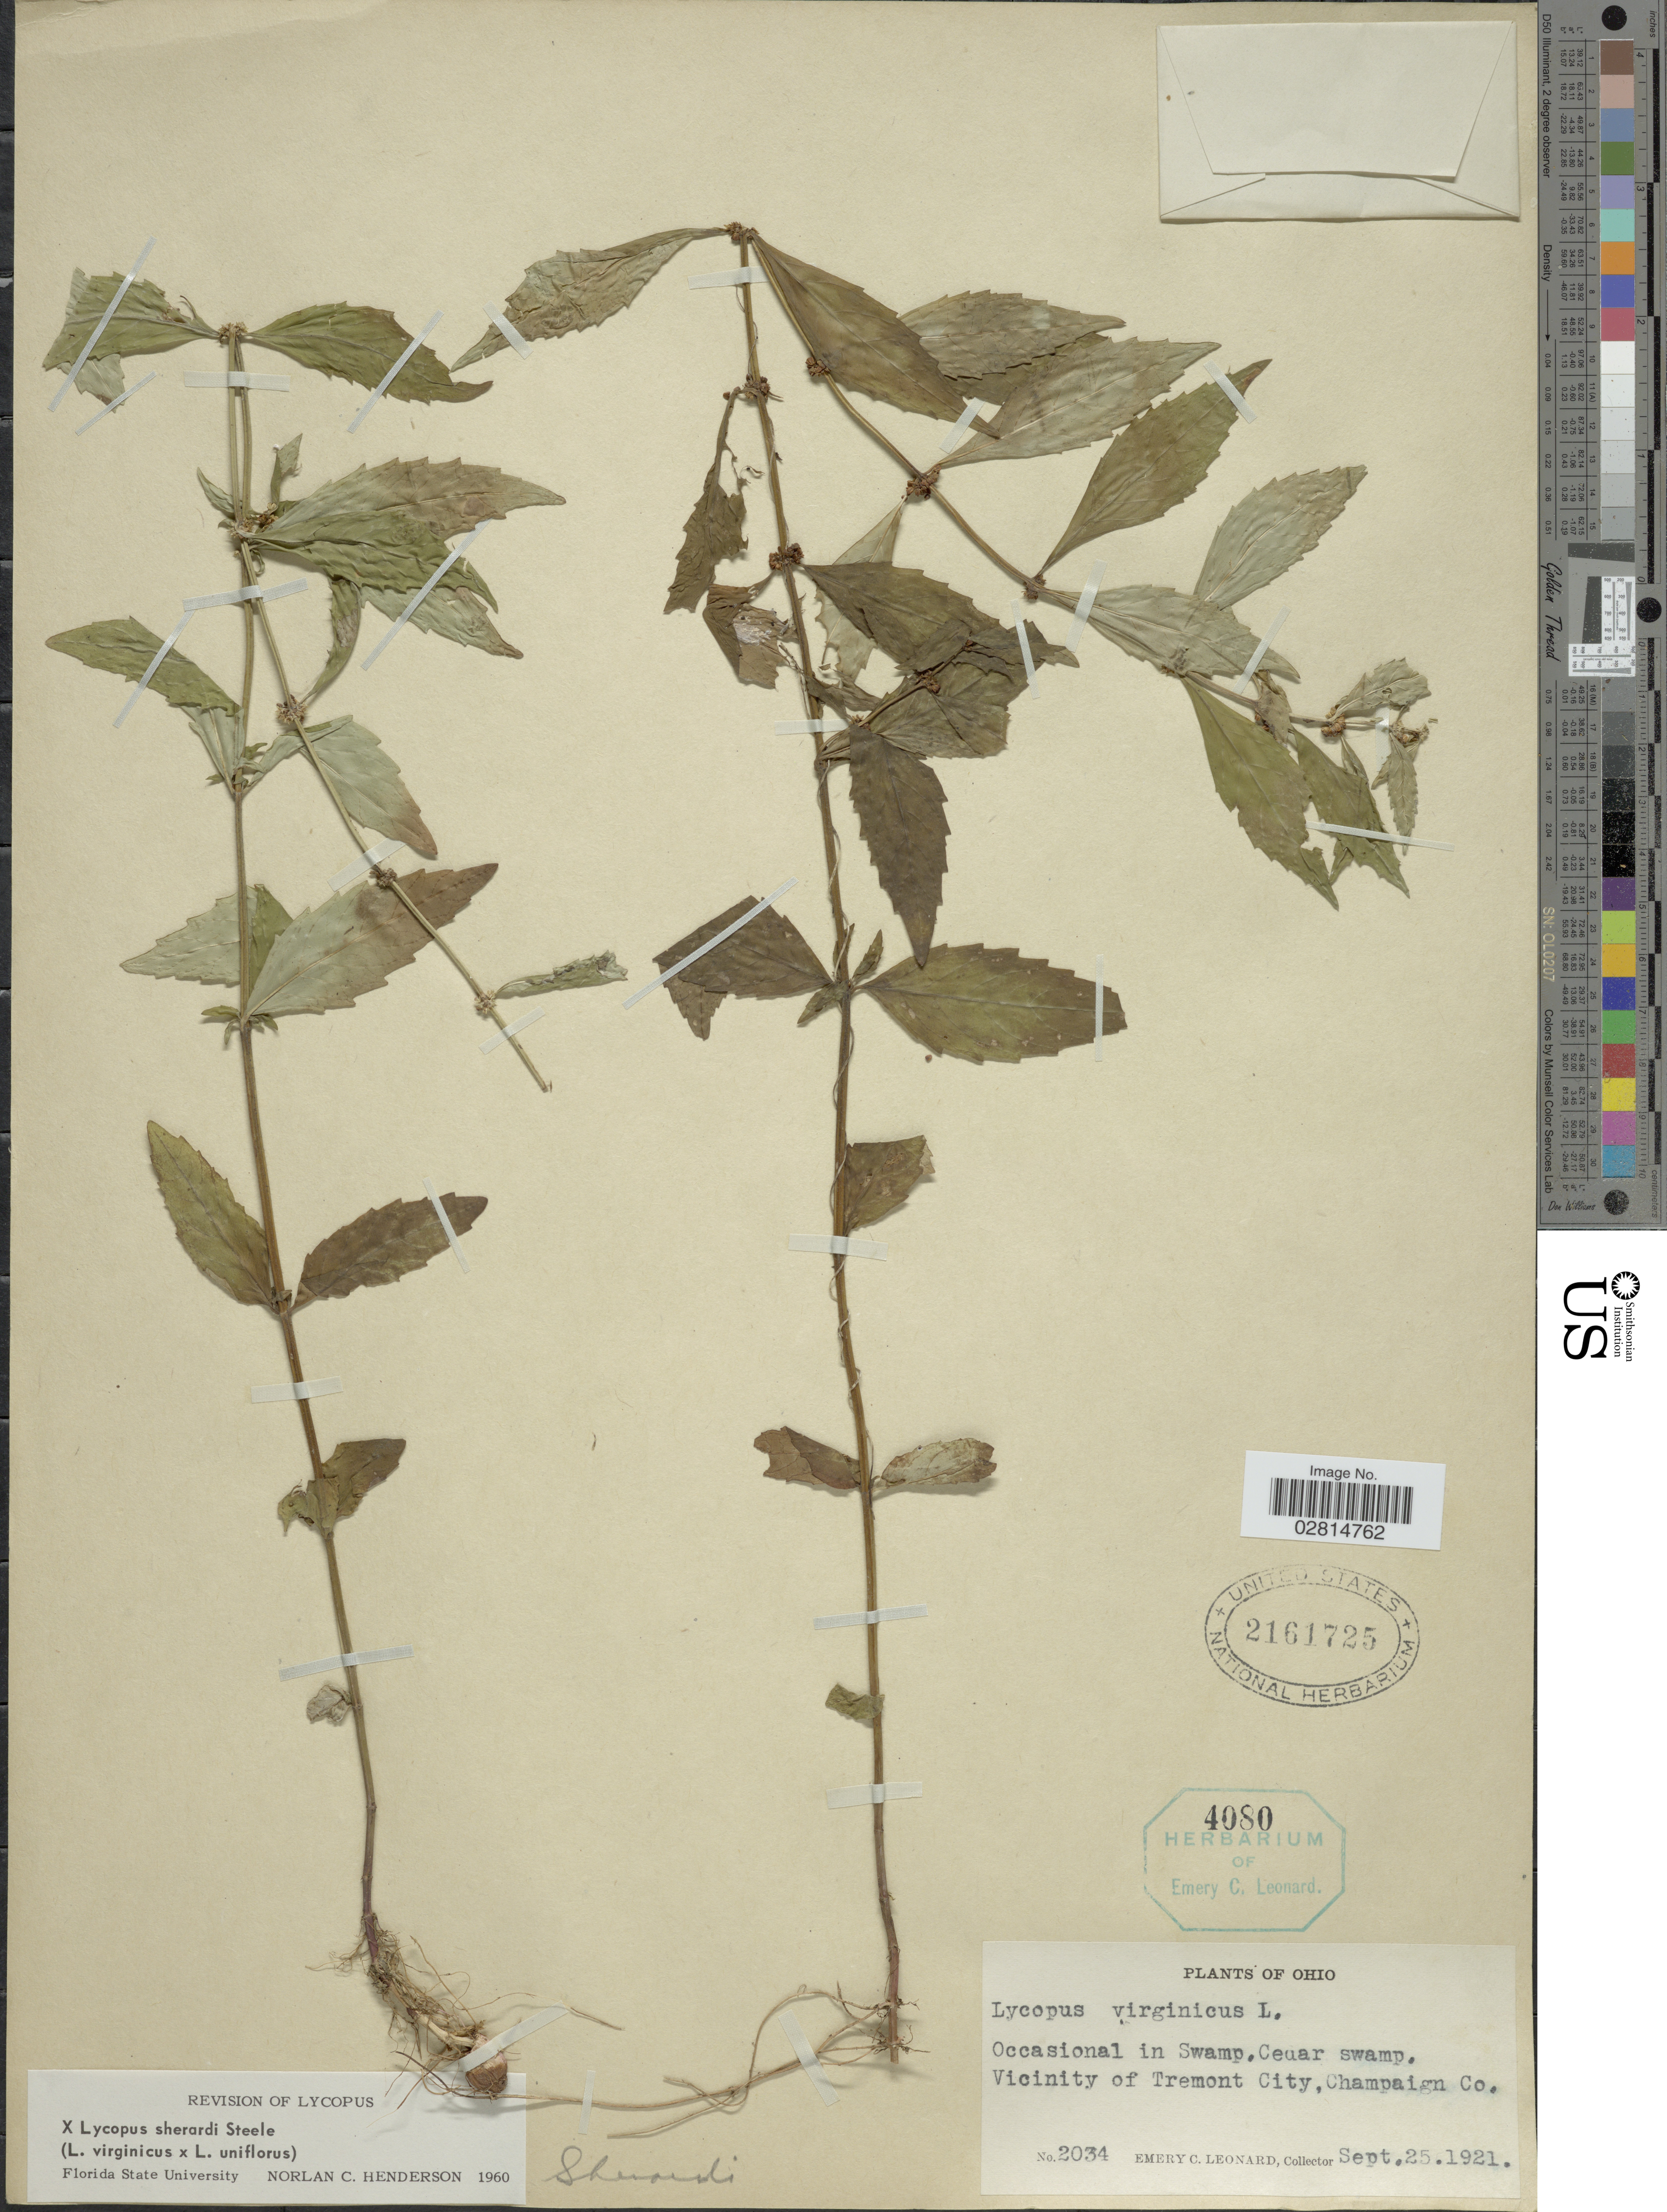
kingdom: Plantae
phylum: Tracheophyta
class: Magnoliopsida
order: Lamiales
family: Lamiaceae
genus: Lycopus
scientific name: Lycopus x sherardii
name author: E.S. Steele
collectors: E. C. Leonard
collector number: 2034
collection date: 1921-09-25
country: United States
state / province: Ohio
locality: Occasional in Swamp, Cedar swamp. Vicinity of Tremont City, Champaign Co.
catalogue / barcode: US 2161725